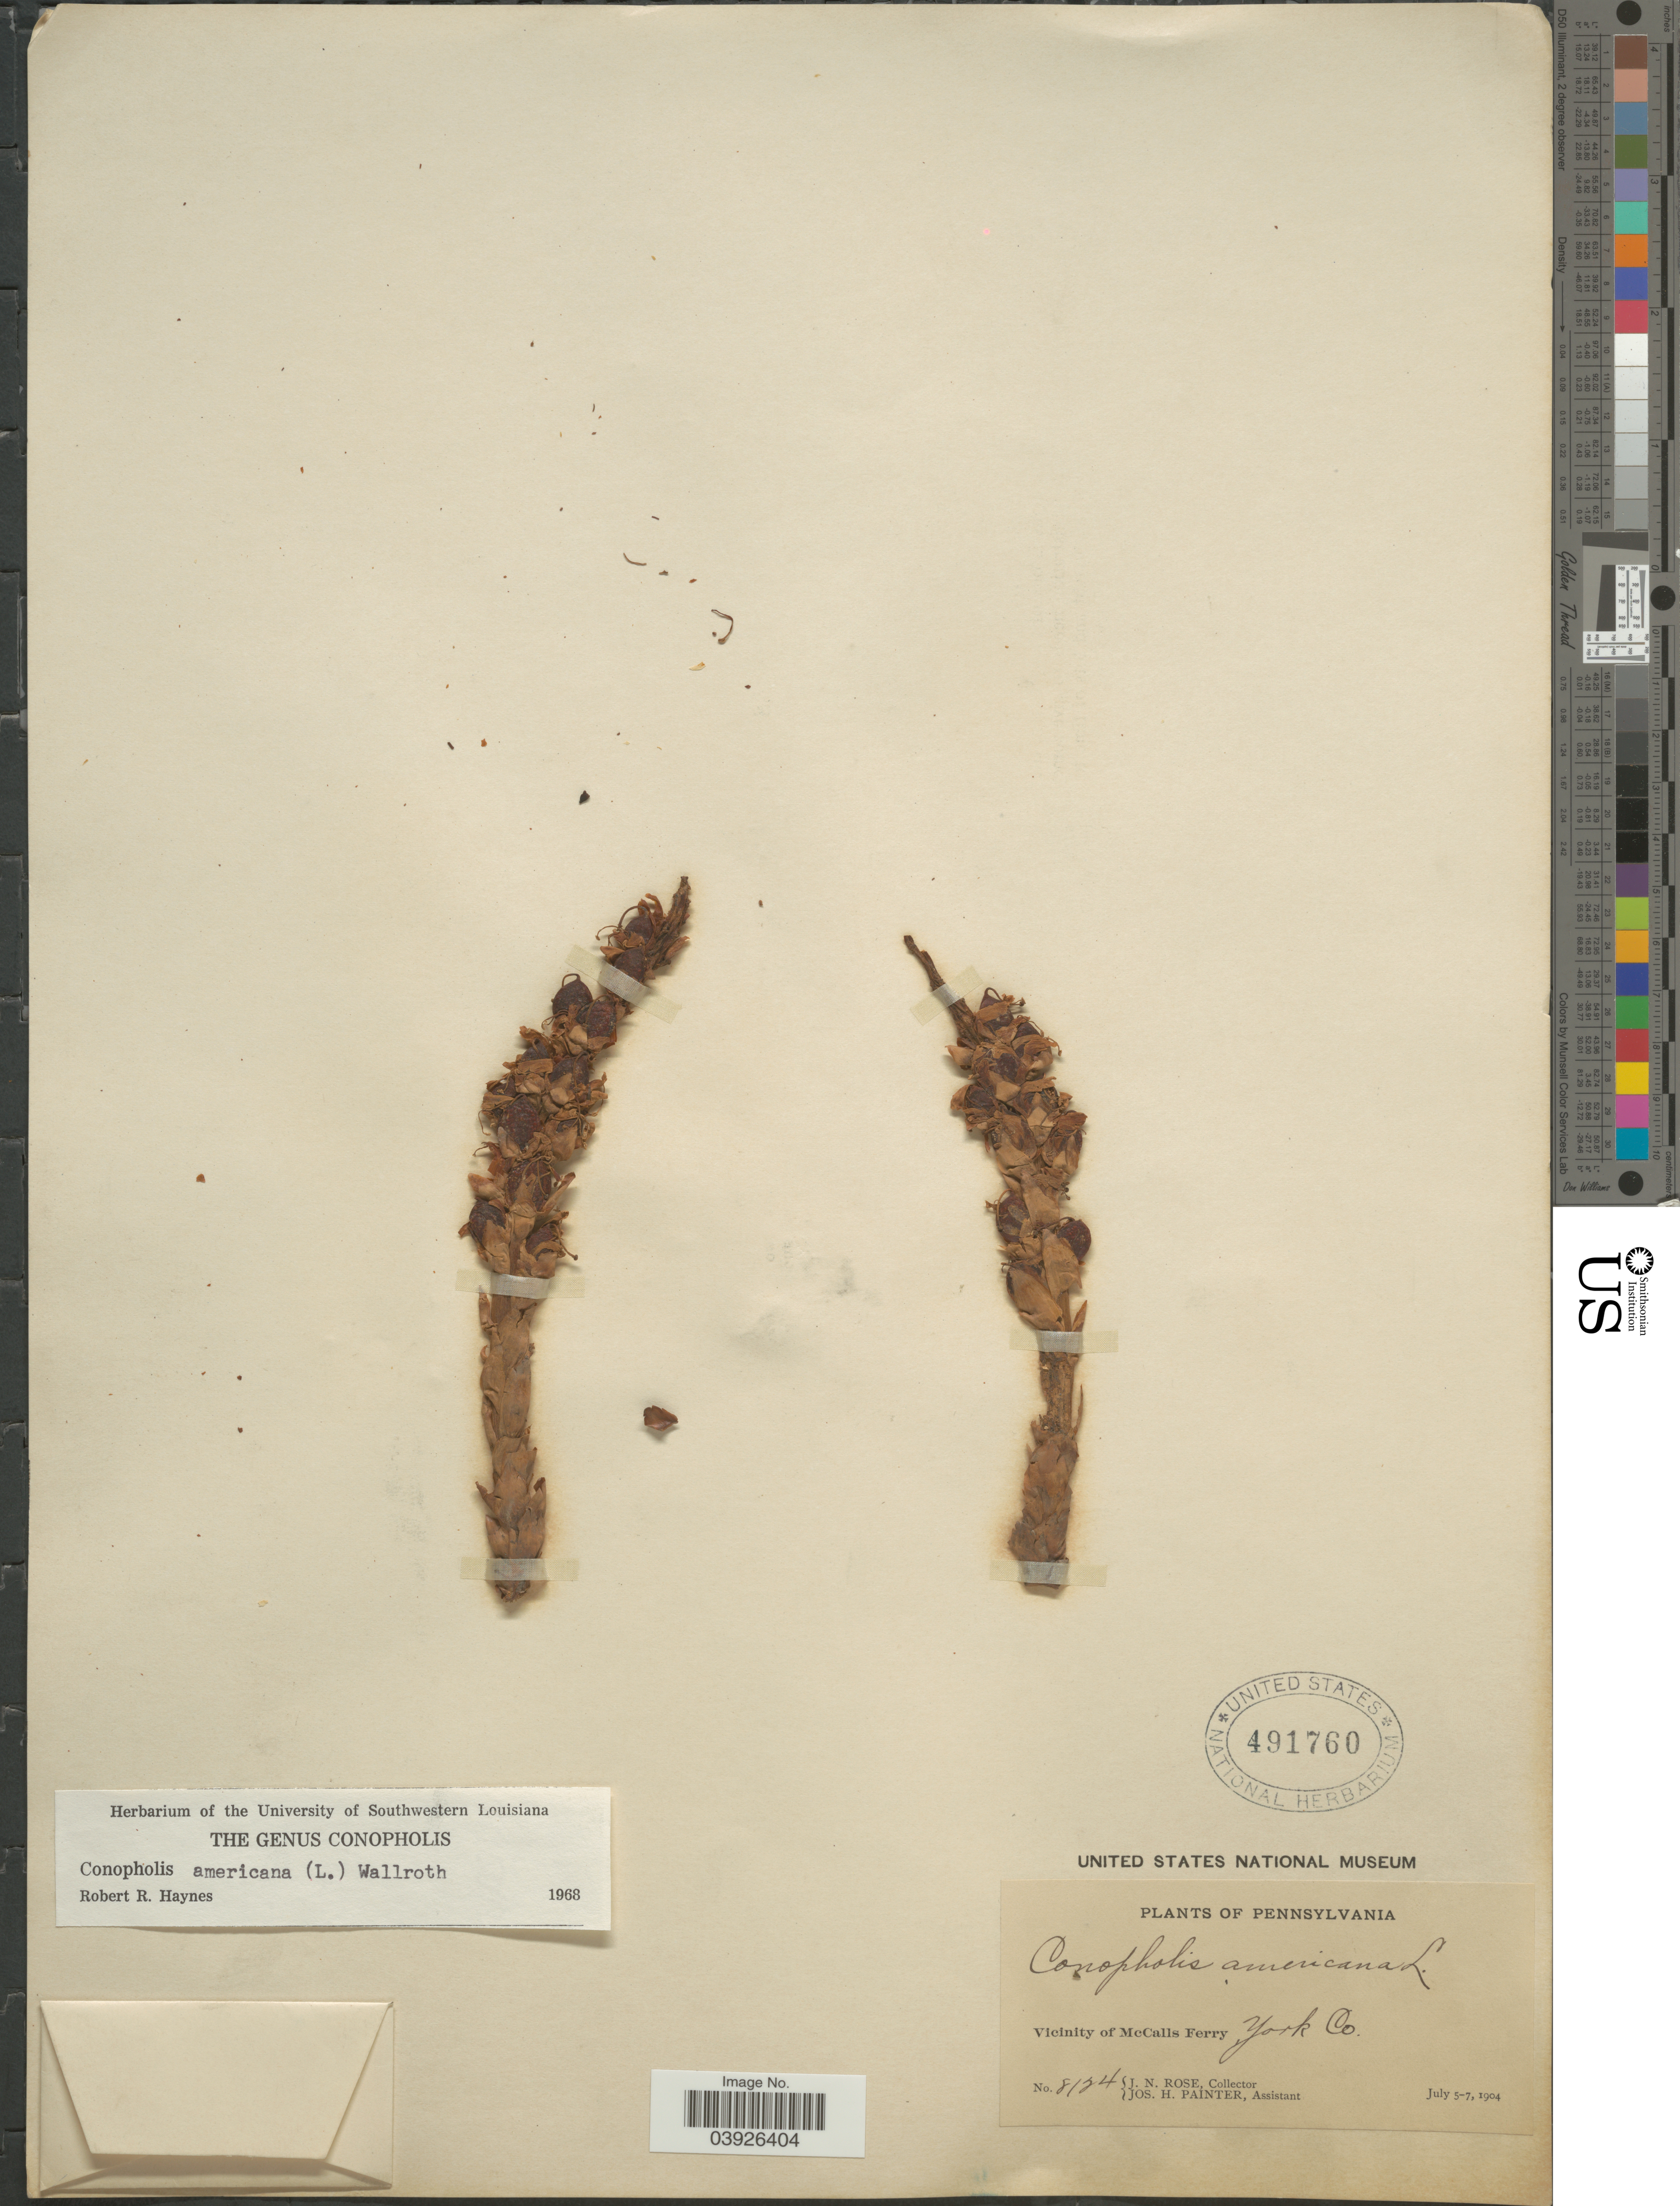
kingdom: Plantae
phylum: Tracheophyta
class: Magnoliopsida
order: Lamiales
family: Orobanchaceae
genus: Conopholis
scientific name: Conopholis americana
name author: (L. f.) Wallr.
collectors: J. N. Rose & J. H. Painter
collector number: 8124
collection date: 1904-07-05/1904-07-07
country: United States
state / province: Pennsylvania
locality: Vicinity of McCalls Ferry. York Co.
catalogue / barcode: US 491760